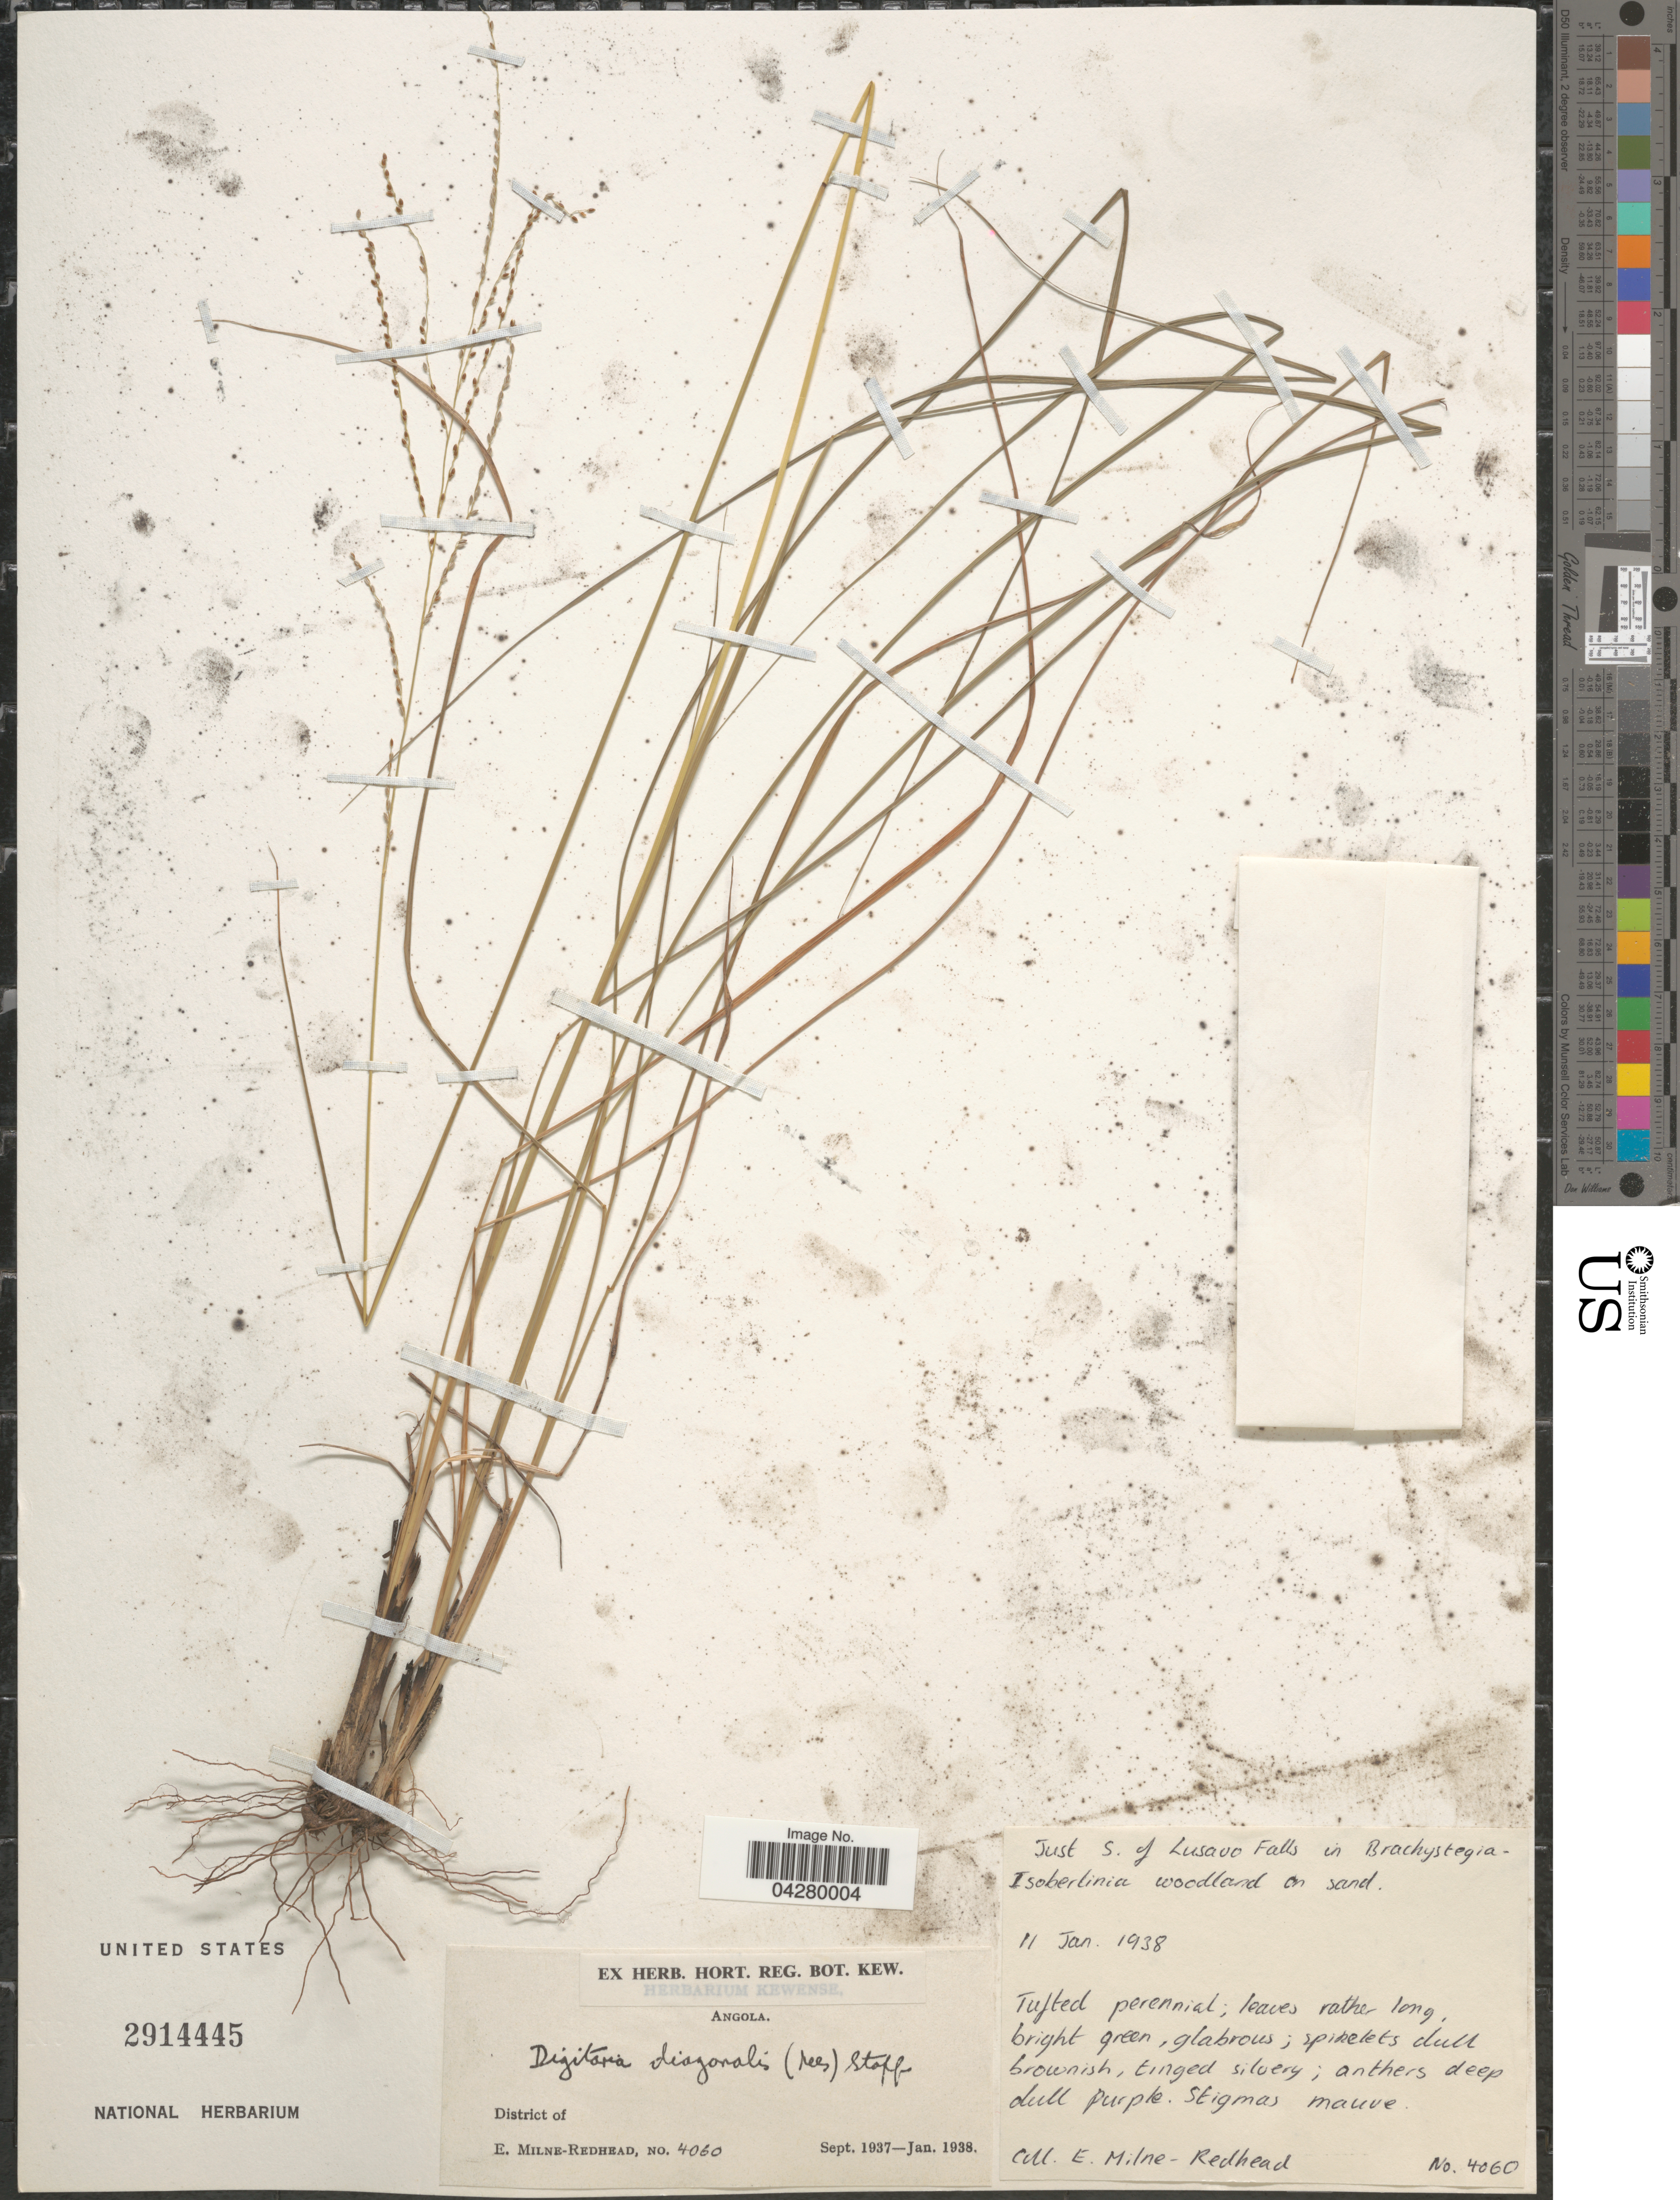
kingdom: Plantae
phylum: Tracheophyta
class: Liliopsida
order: Poales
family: Poaceae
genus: Digitaria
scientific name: Digitaria diagonalis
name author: (Nees) Stapf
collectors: E. W. Milne-Redhead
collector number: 4060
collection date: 1938-01-11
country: Angola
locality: Just S. of Lusavo Falls.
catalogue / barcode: US 2914445